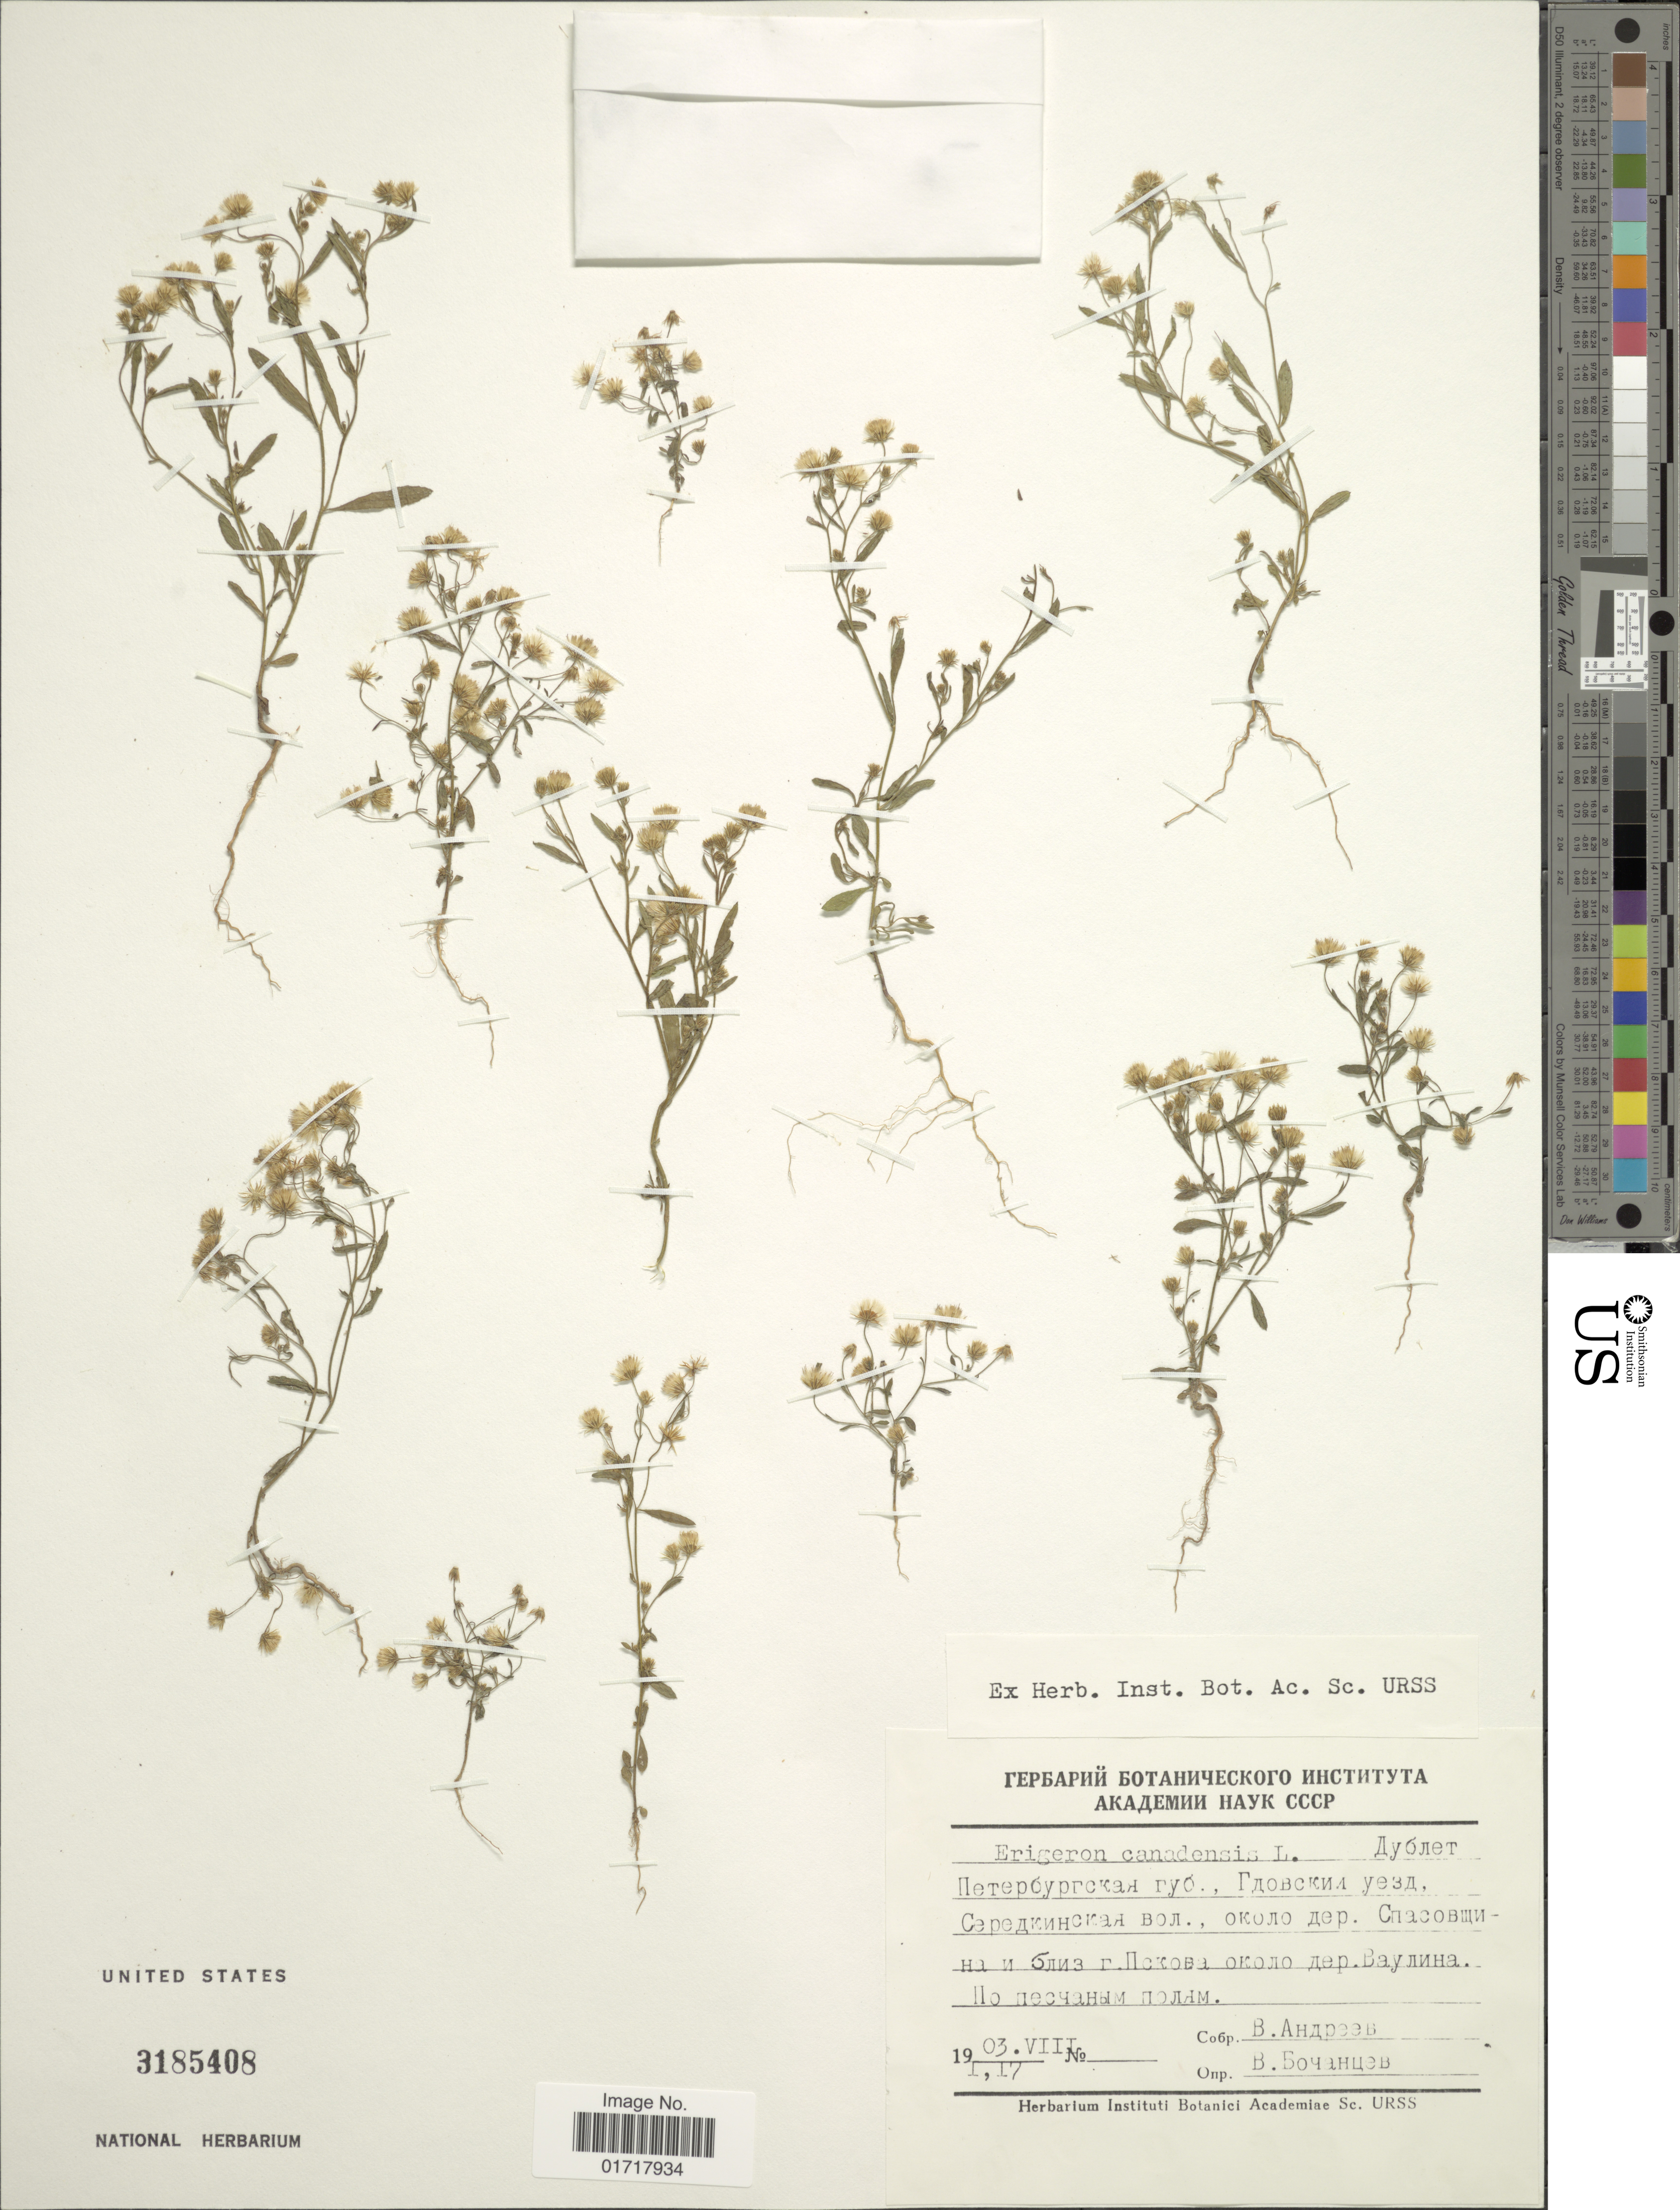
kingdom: Plantae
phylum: Tracheophyta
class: Magnoliopsida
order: Asterales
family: Asteraceae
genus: Conyza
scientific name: Conyza canadensis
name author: (L.) Cronq.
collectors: V. Andreev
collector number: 117*?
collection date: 1903-08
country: Russian Federation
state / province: Pskov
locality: Near Spasovshchina and near Pskov not far from village Vaulino.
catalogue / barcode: US 3185408